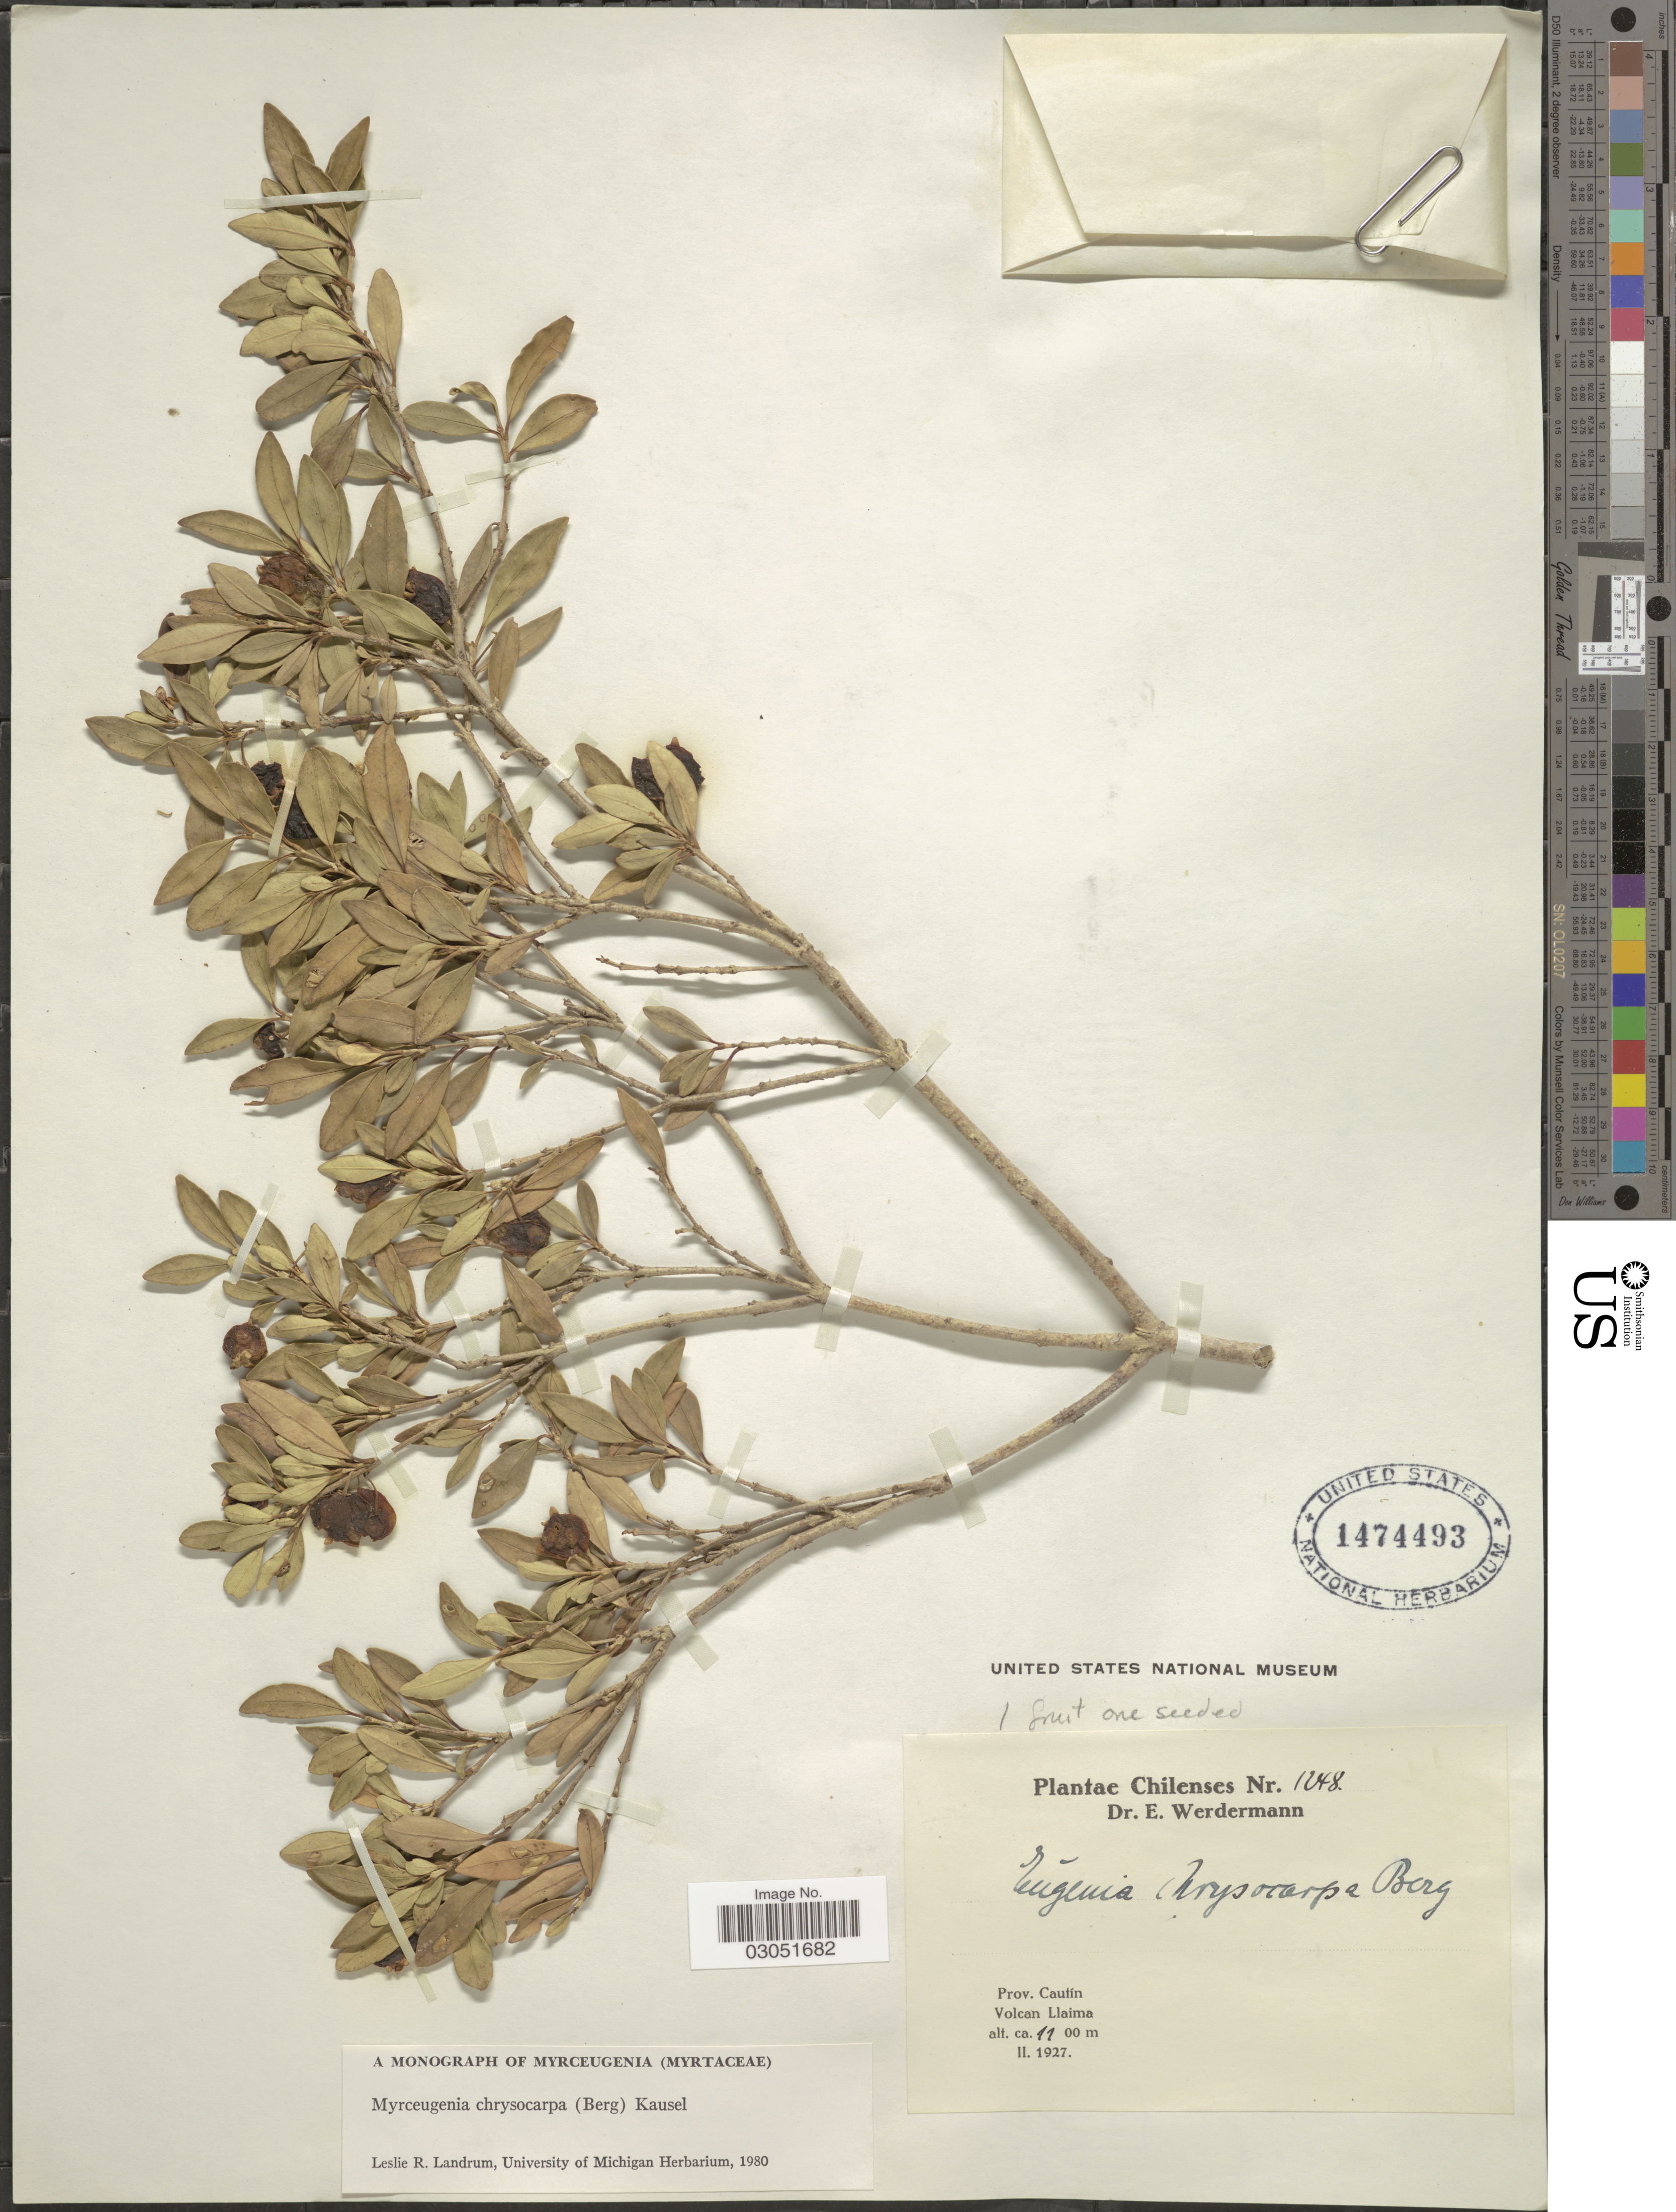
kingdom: Plantae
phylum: Tracheophyta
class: Magnoliopsida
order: Myrtales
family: Myrtaceae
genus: Myrceugenia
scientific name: Myrceugenia chrysocarpa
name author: (O. Berg) Kausel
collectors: E. Werdermann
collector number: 1248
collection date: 1927-02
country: Chile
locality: Prov. Cautín. Volcan Llaima.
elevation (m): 1100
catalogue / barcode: US 1474493